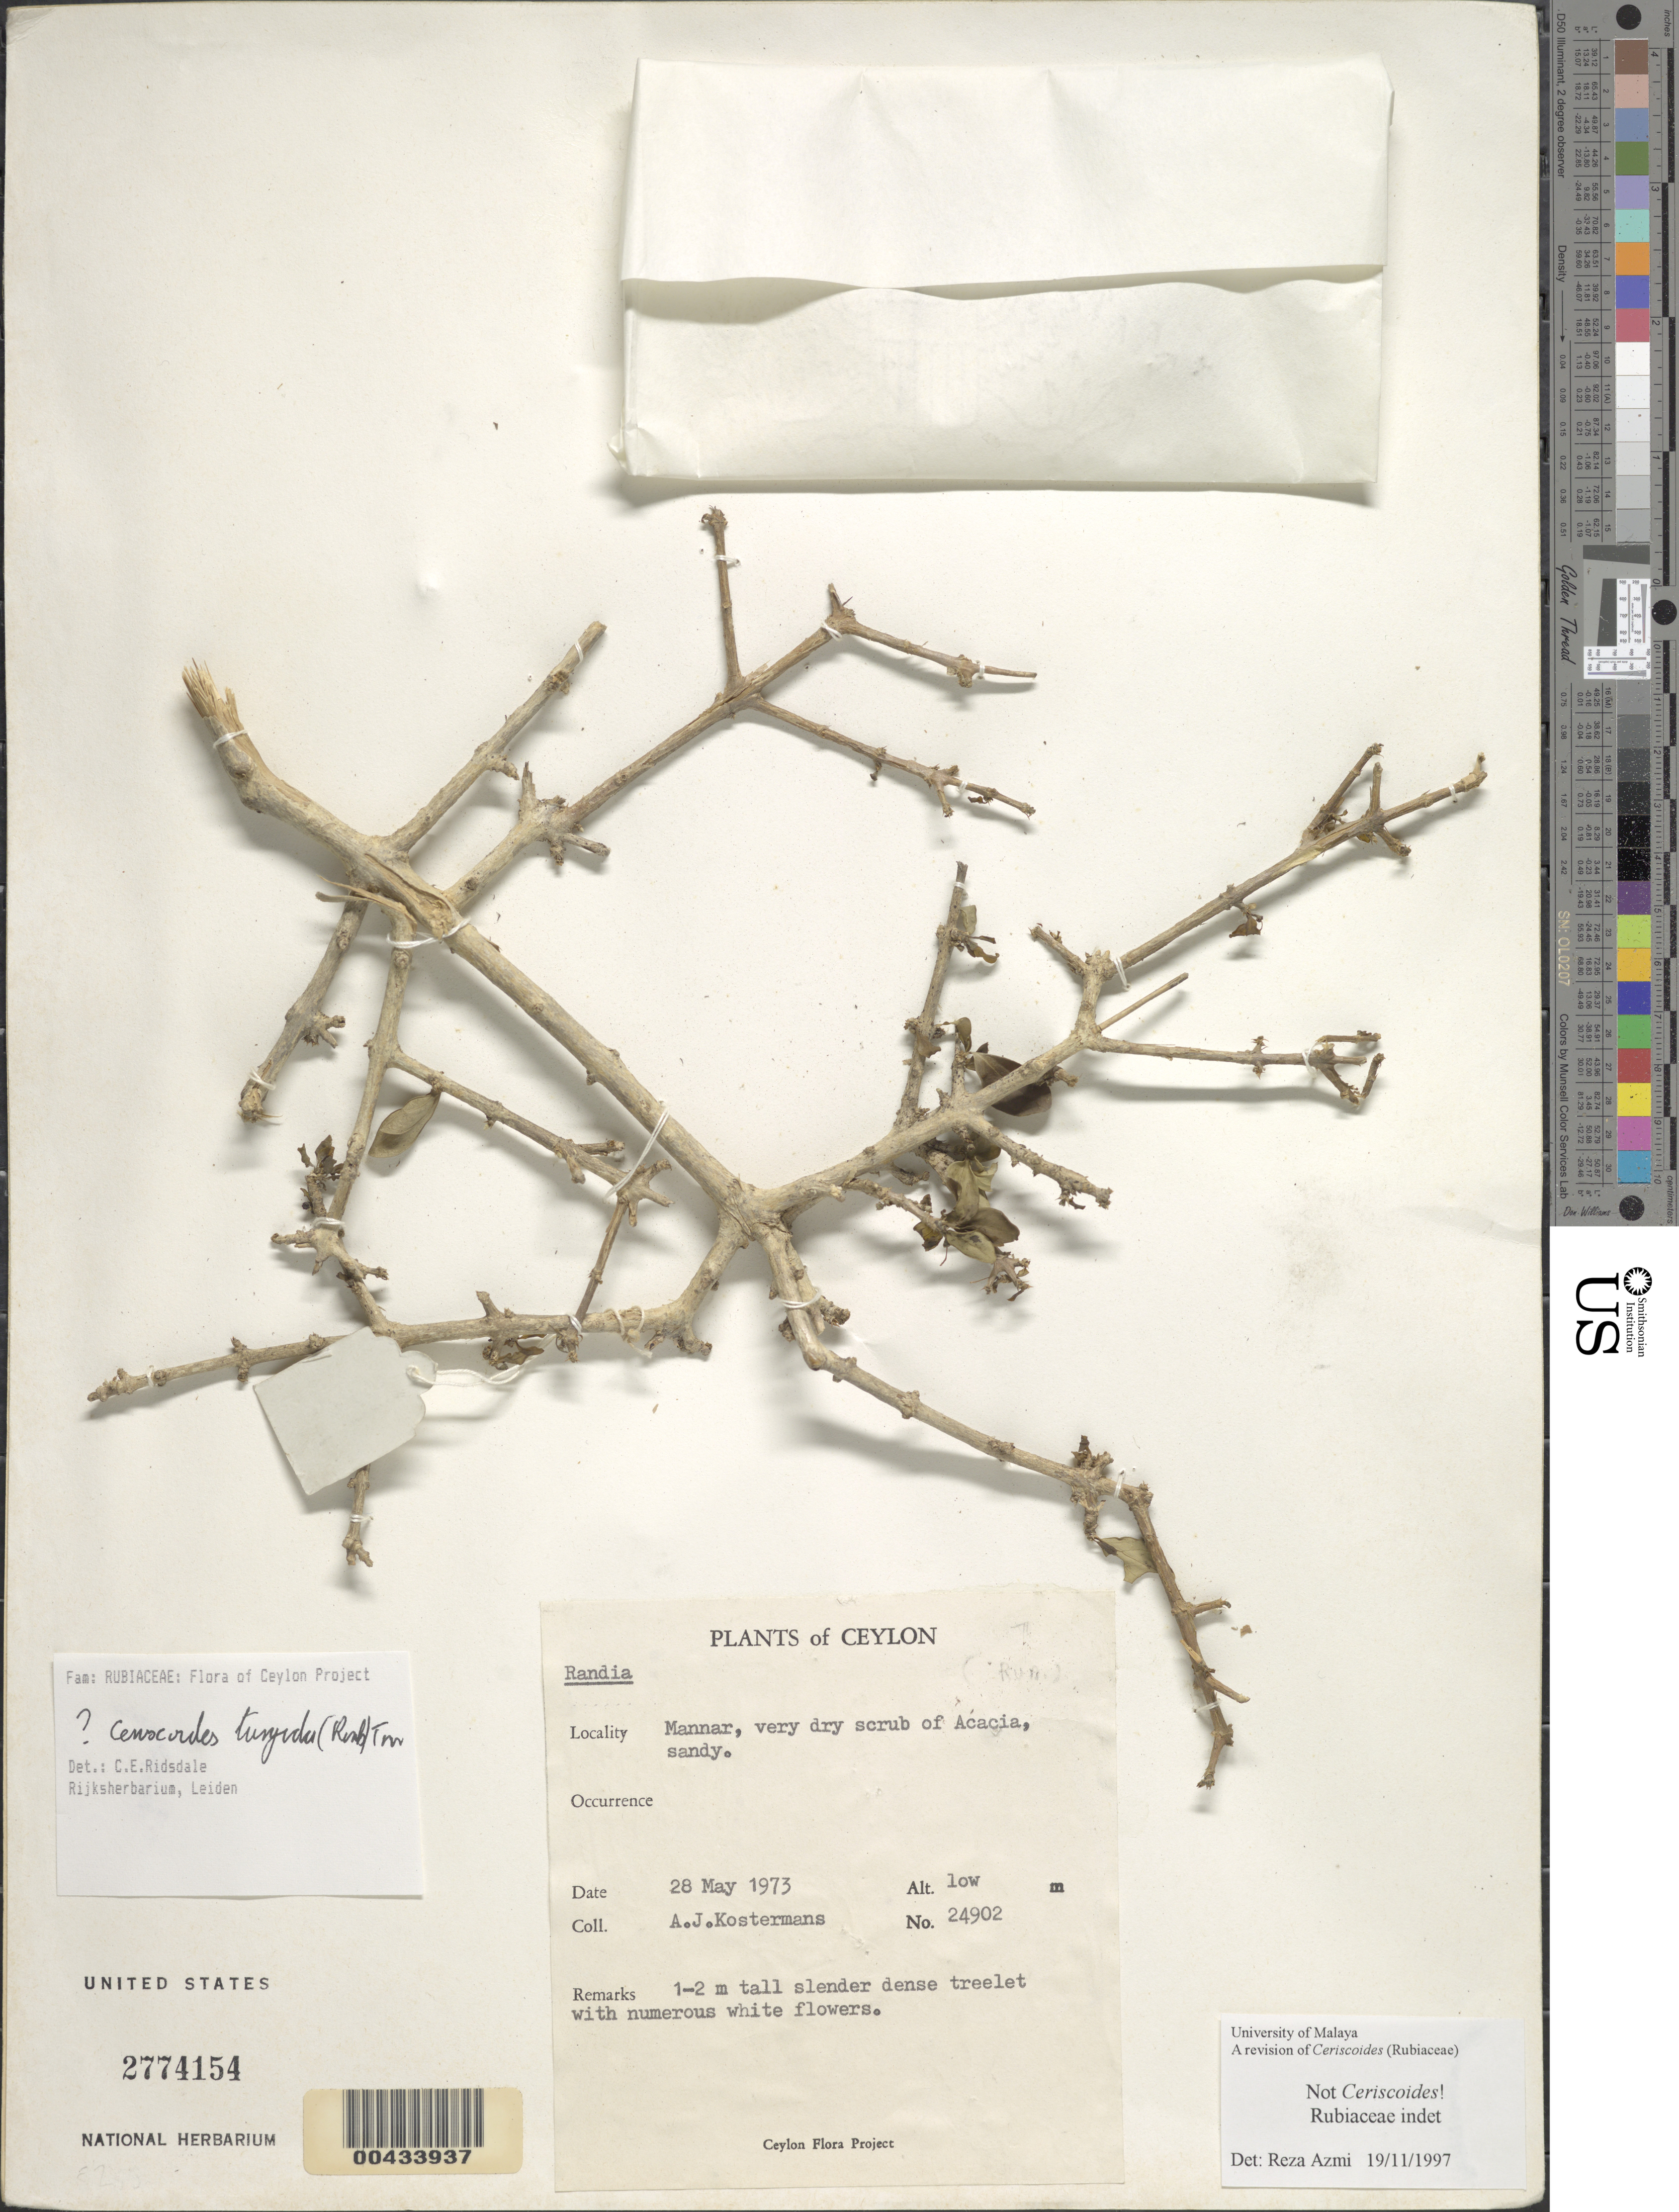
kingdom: Plantae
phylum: Tracheophyta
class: Magnoliopsida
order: Gentianales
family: Rubiaceae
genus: Ceriscoides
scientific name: Ceriscoides turgida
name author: (Roxb.) Tirveng.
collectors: A. J. G. Kostermans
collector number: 24902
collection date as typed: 28 May 1973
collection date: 1973-05-28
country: Sri Lanka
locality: Mannar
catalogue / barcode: US 2774154